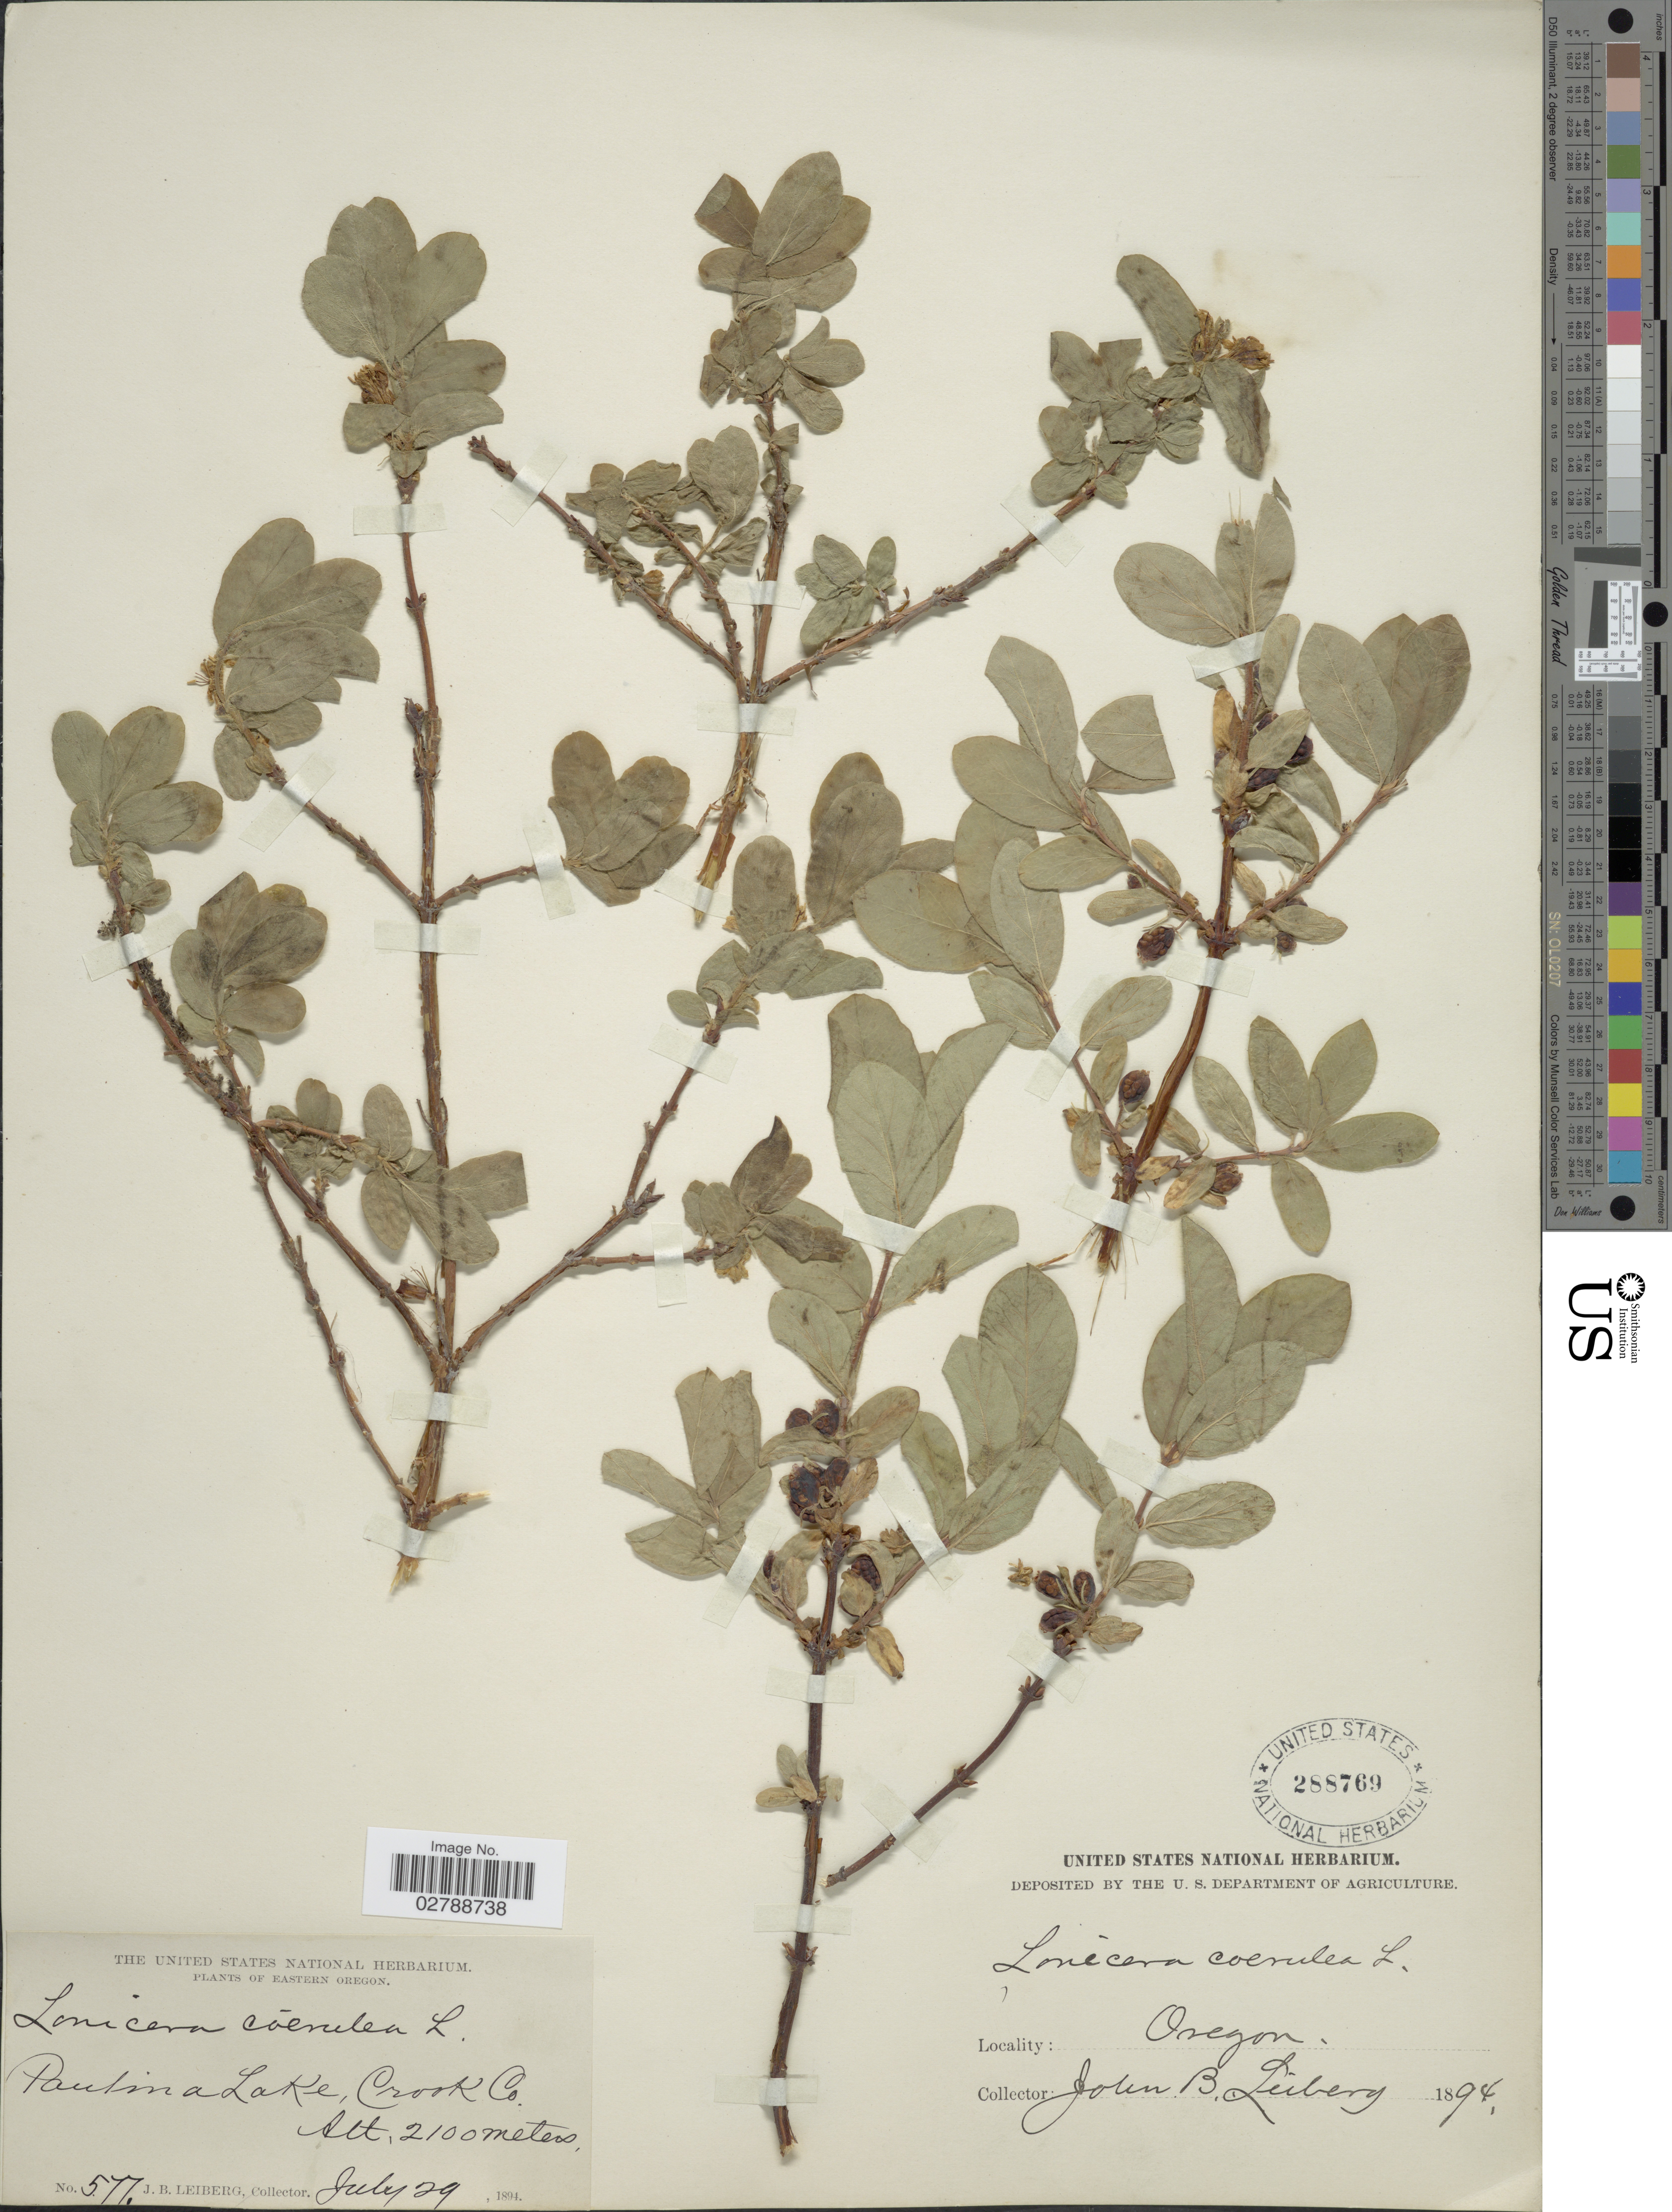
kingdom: Plantae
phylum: Tracheophyta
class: Magnoliopsida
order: Dipsacales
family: Caprifoliaceae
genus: Lonicera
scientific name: Lonicera caerulea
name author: L.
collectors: J. B. Leiberg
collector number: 577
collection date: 1894-07-29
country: United States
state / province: Oregon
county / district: Deschutes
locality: Eastern Oregon. Paulina Lake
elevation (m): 2100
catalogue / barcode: US 288769